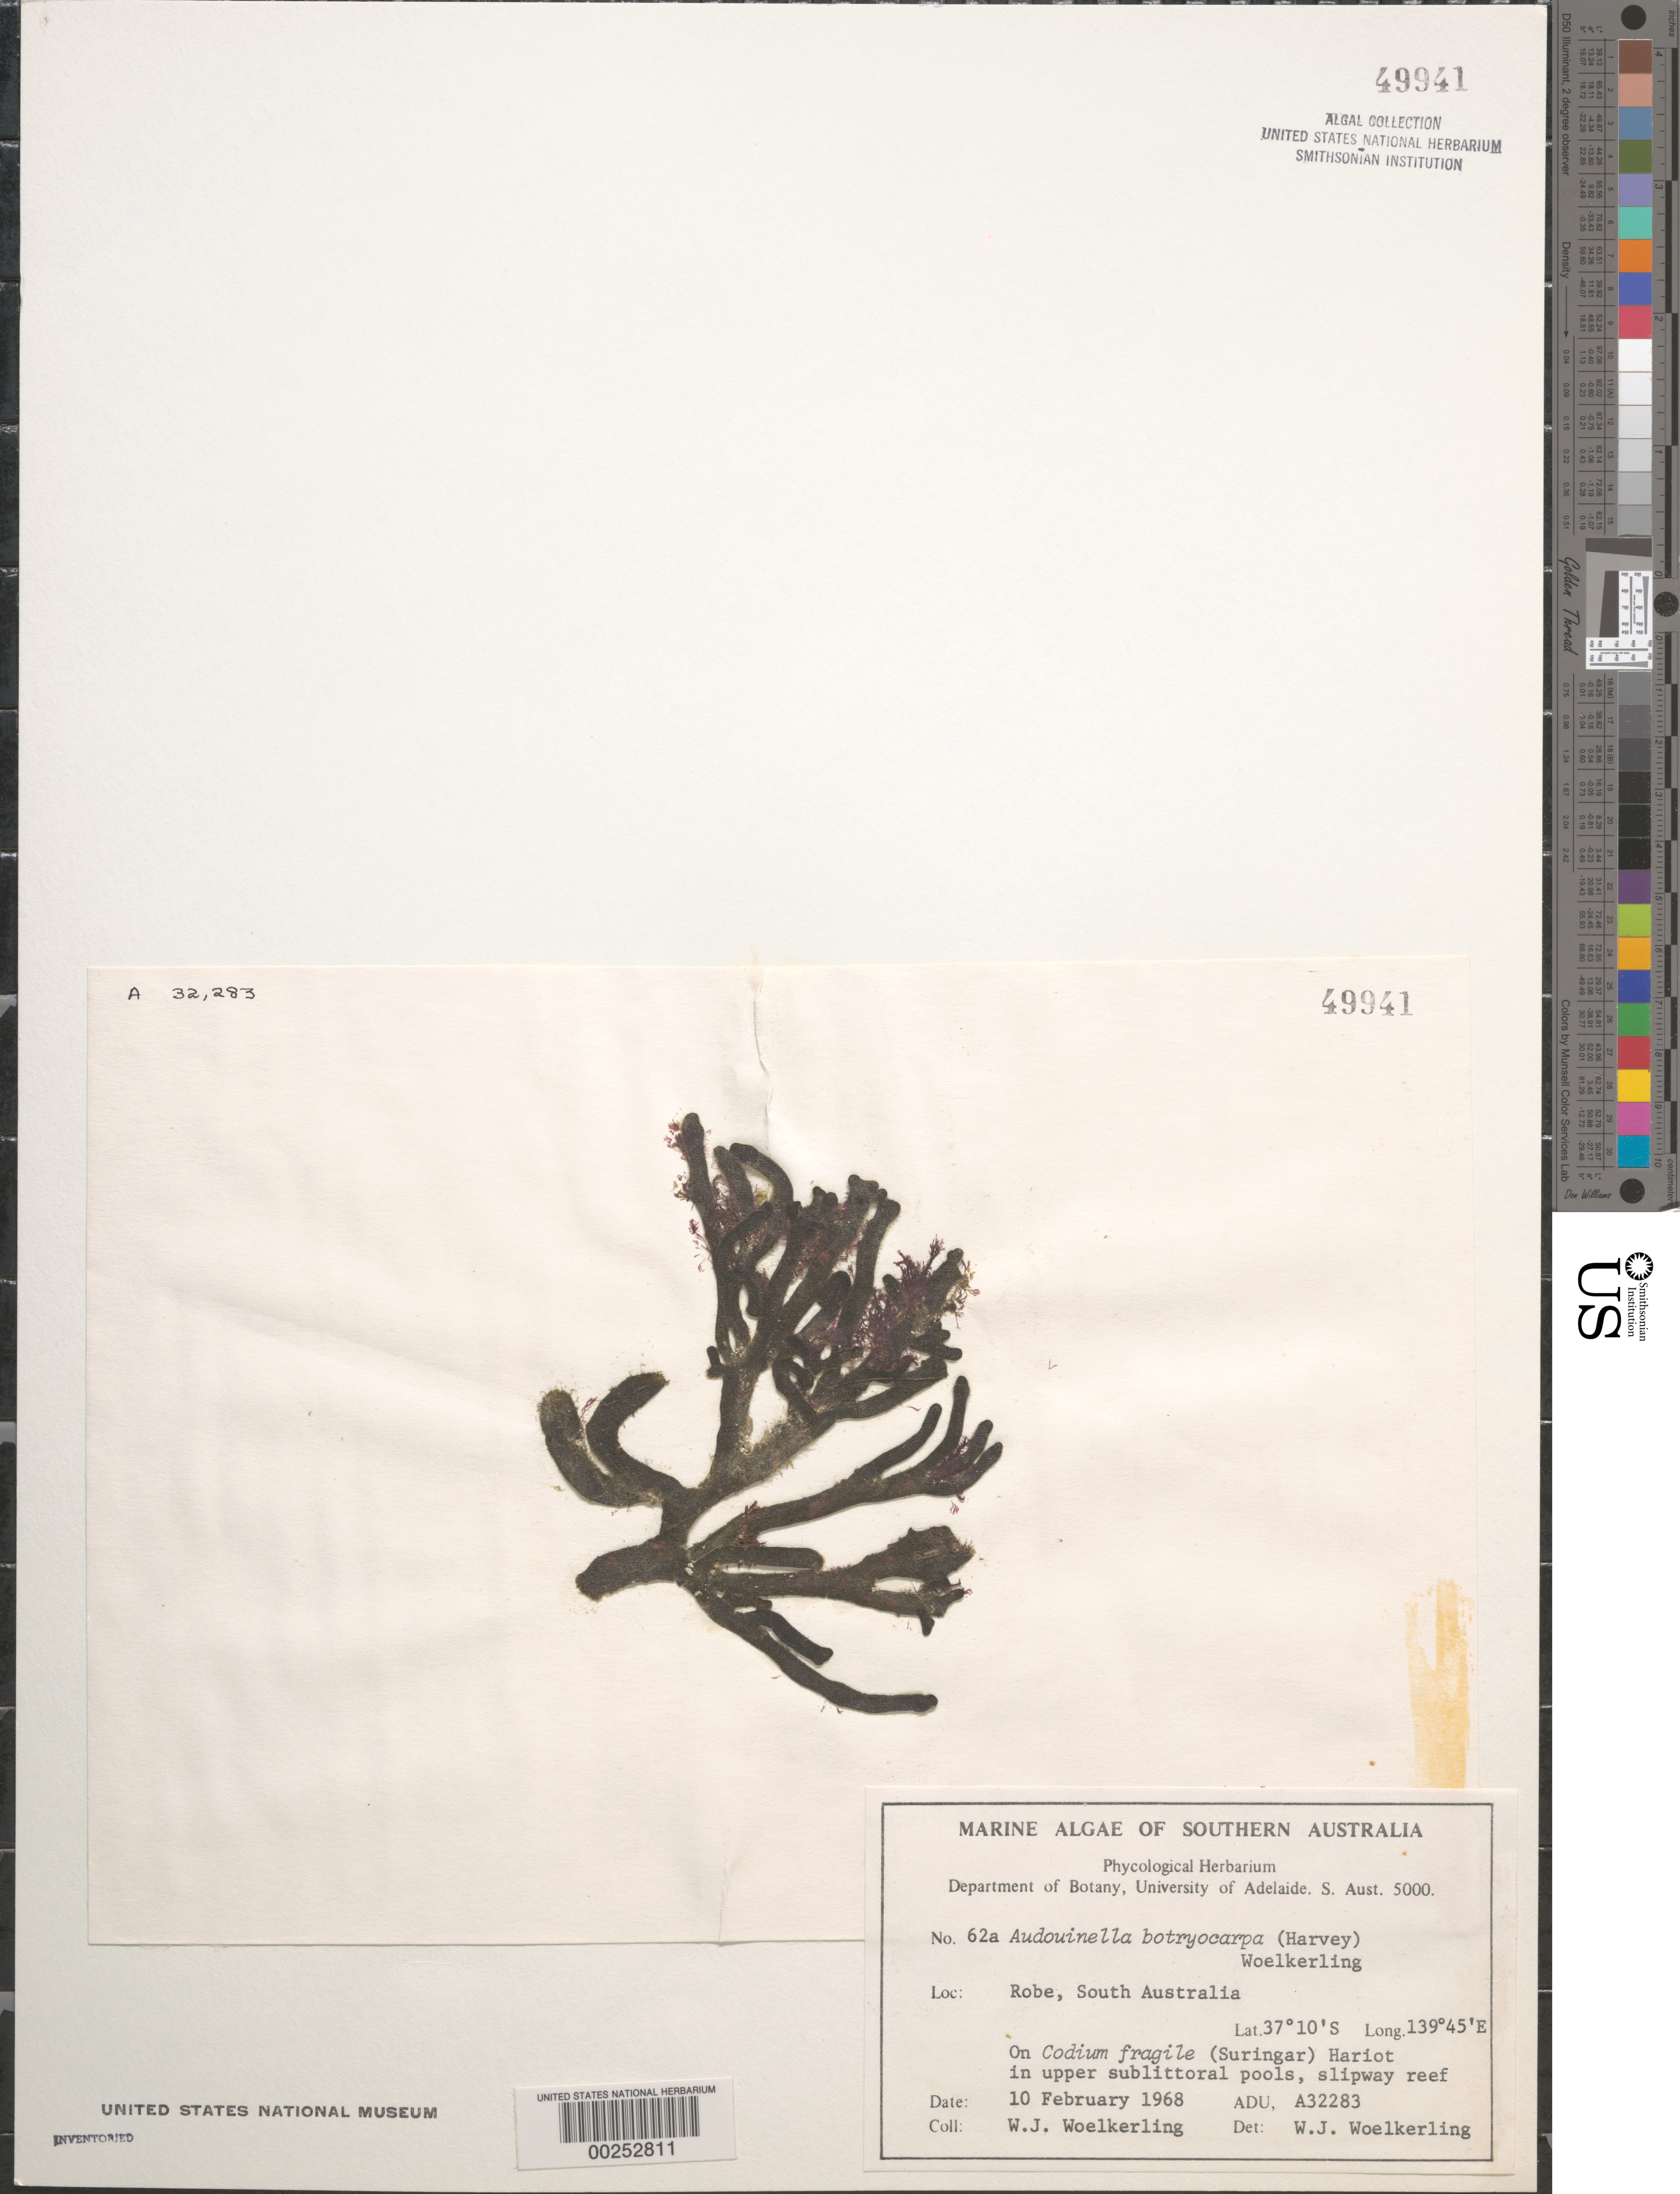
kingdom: Plantae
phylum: Rhodophyta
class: Florideophyceae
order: Colaconematales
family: Colaconemataceae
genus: Colaconema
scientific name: Colaconema caespitosum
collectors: W. Woelkerling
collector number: ADU A32283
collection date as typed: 10 Feb 1968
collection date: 1968-02-10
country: Australia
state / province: South Australia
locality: Robe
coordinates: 37 10' S, 139 45' E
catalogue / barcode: US 49941